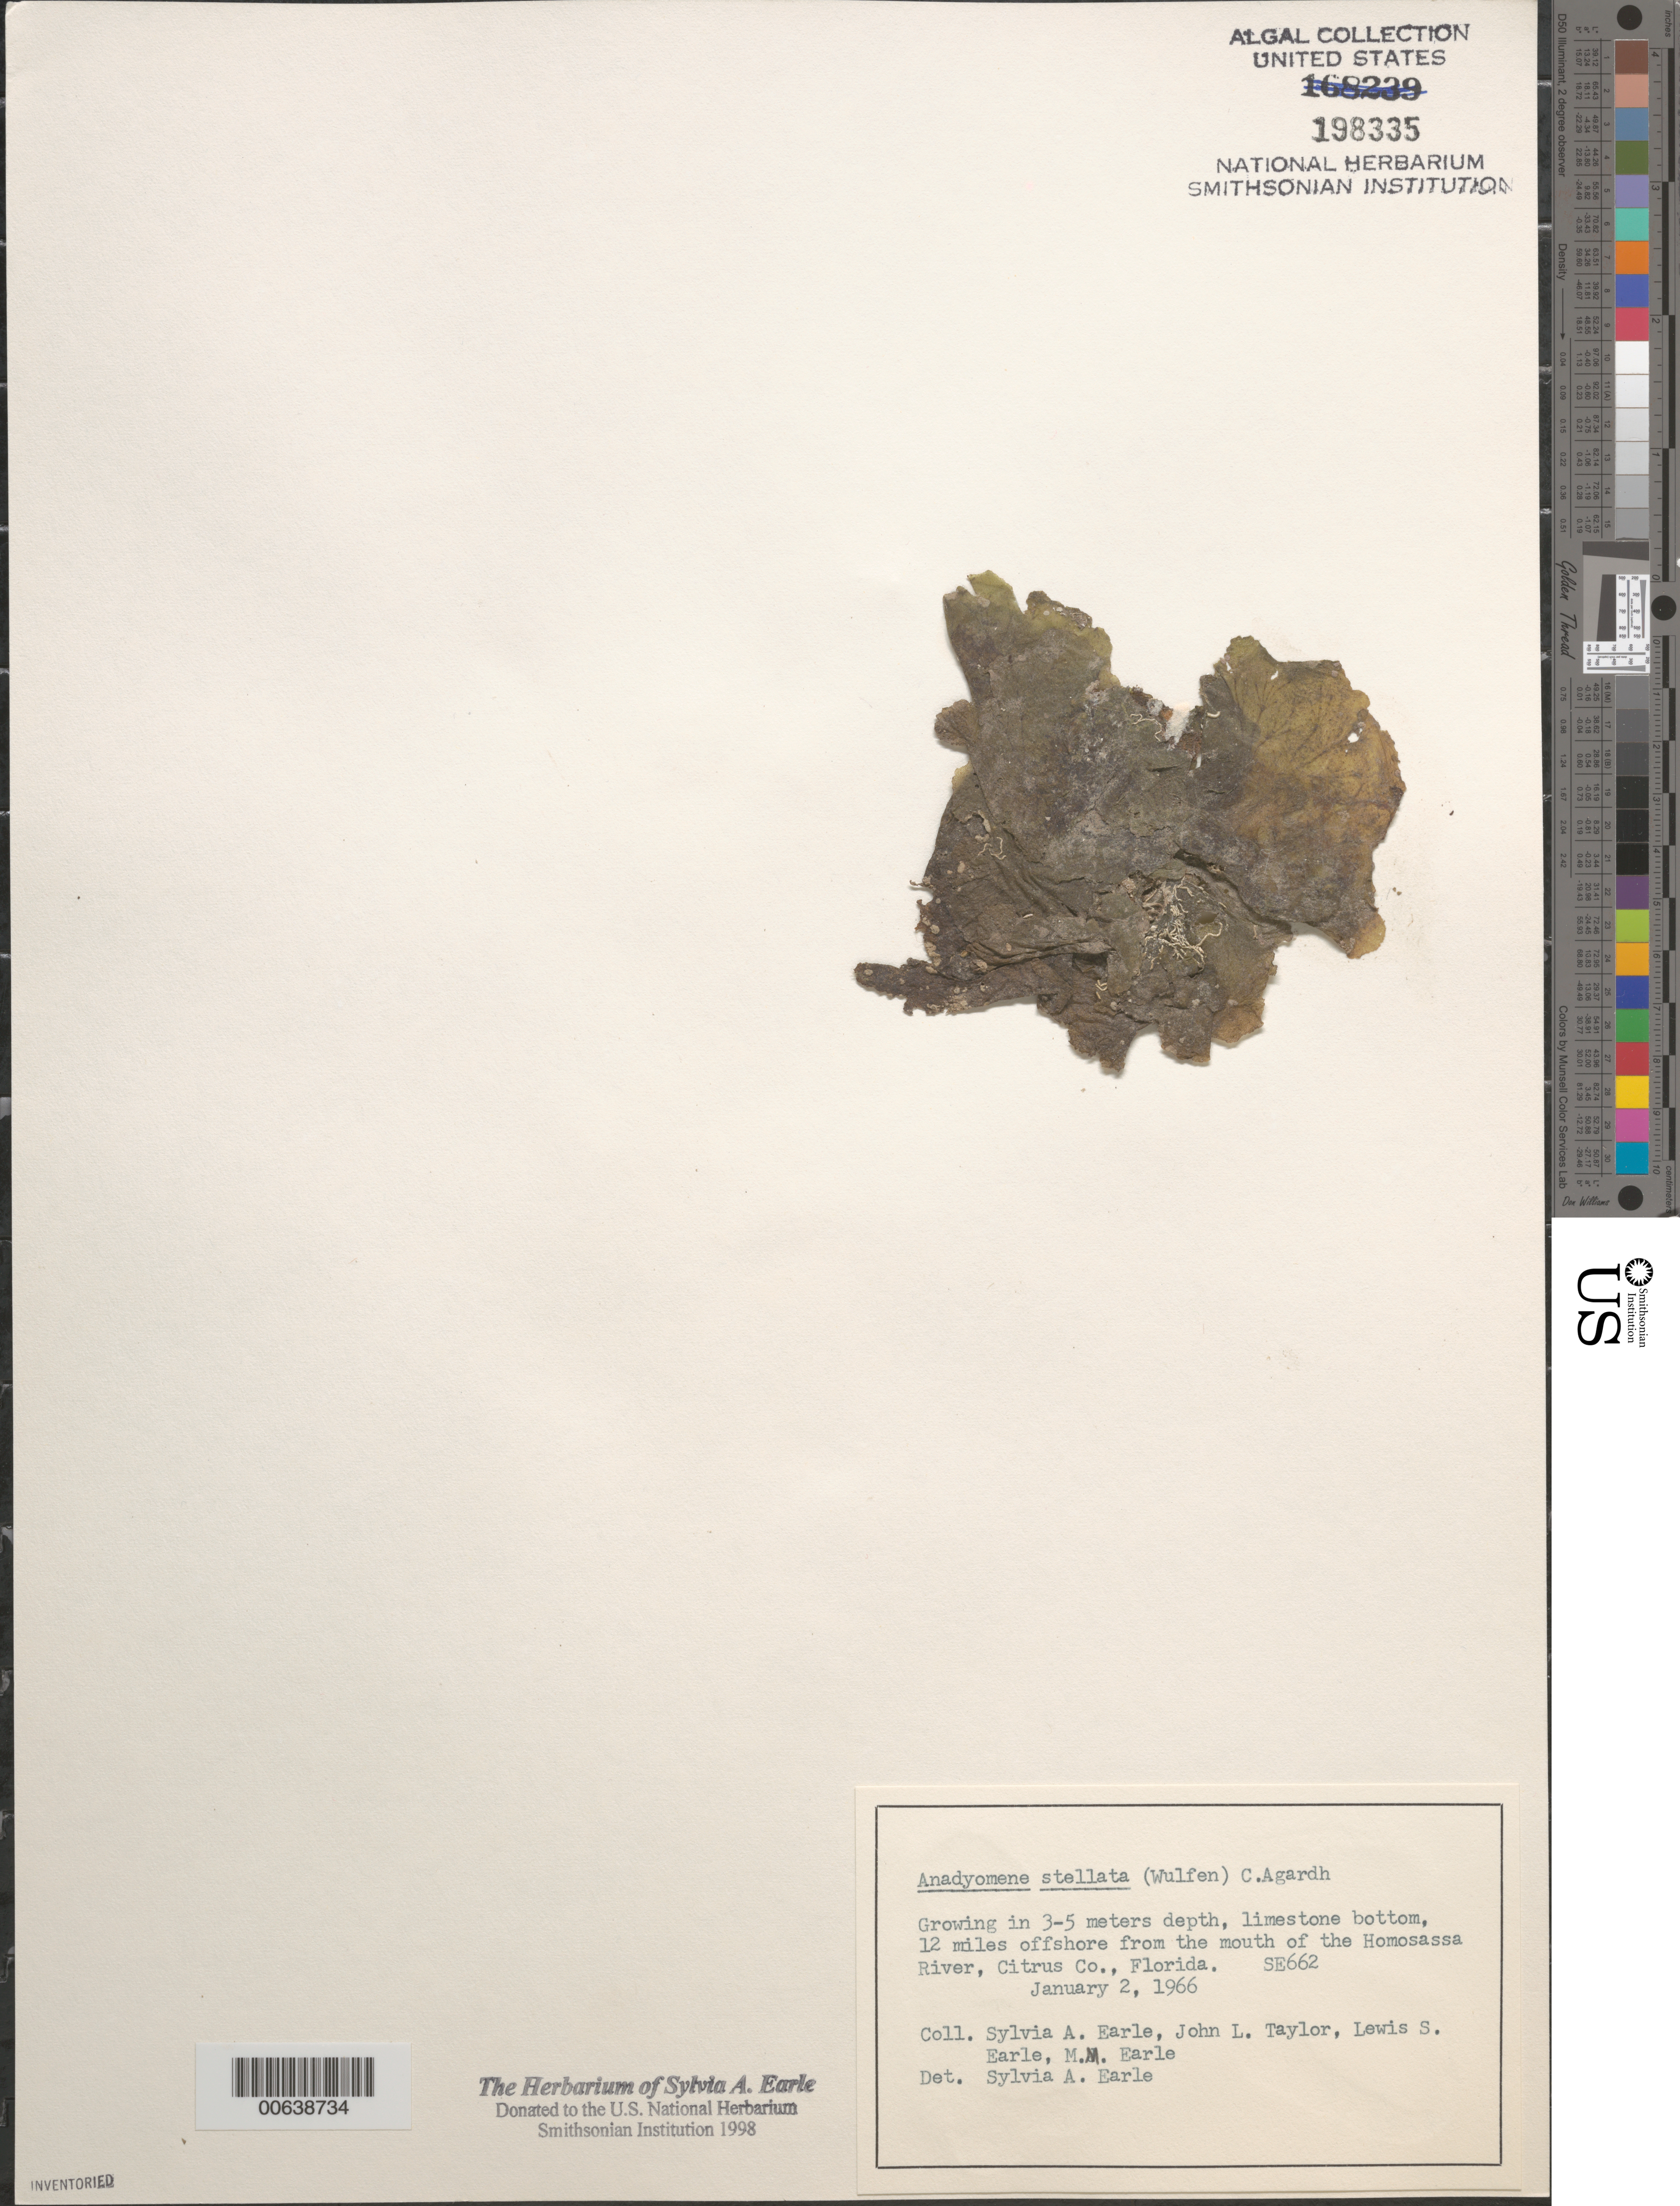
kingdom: Plantae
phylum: Chlorophyta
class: Ulvophyceae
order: Cladophorales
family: Anadyomenaceae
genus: Anadyomene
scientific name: Anadyomene stellata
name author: (Wulfen) C. Agardh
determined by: Earle, S. A.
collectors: S. A. Earle, J. L. Taylor, L. Earle & M. Earle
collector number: SE 662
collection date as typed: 02 Jan 1966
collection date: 1966-01-02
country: United States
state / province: Florida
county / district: Citrus County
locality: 12 miles off Homosassa River mouth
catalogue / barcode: US 198335